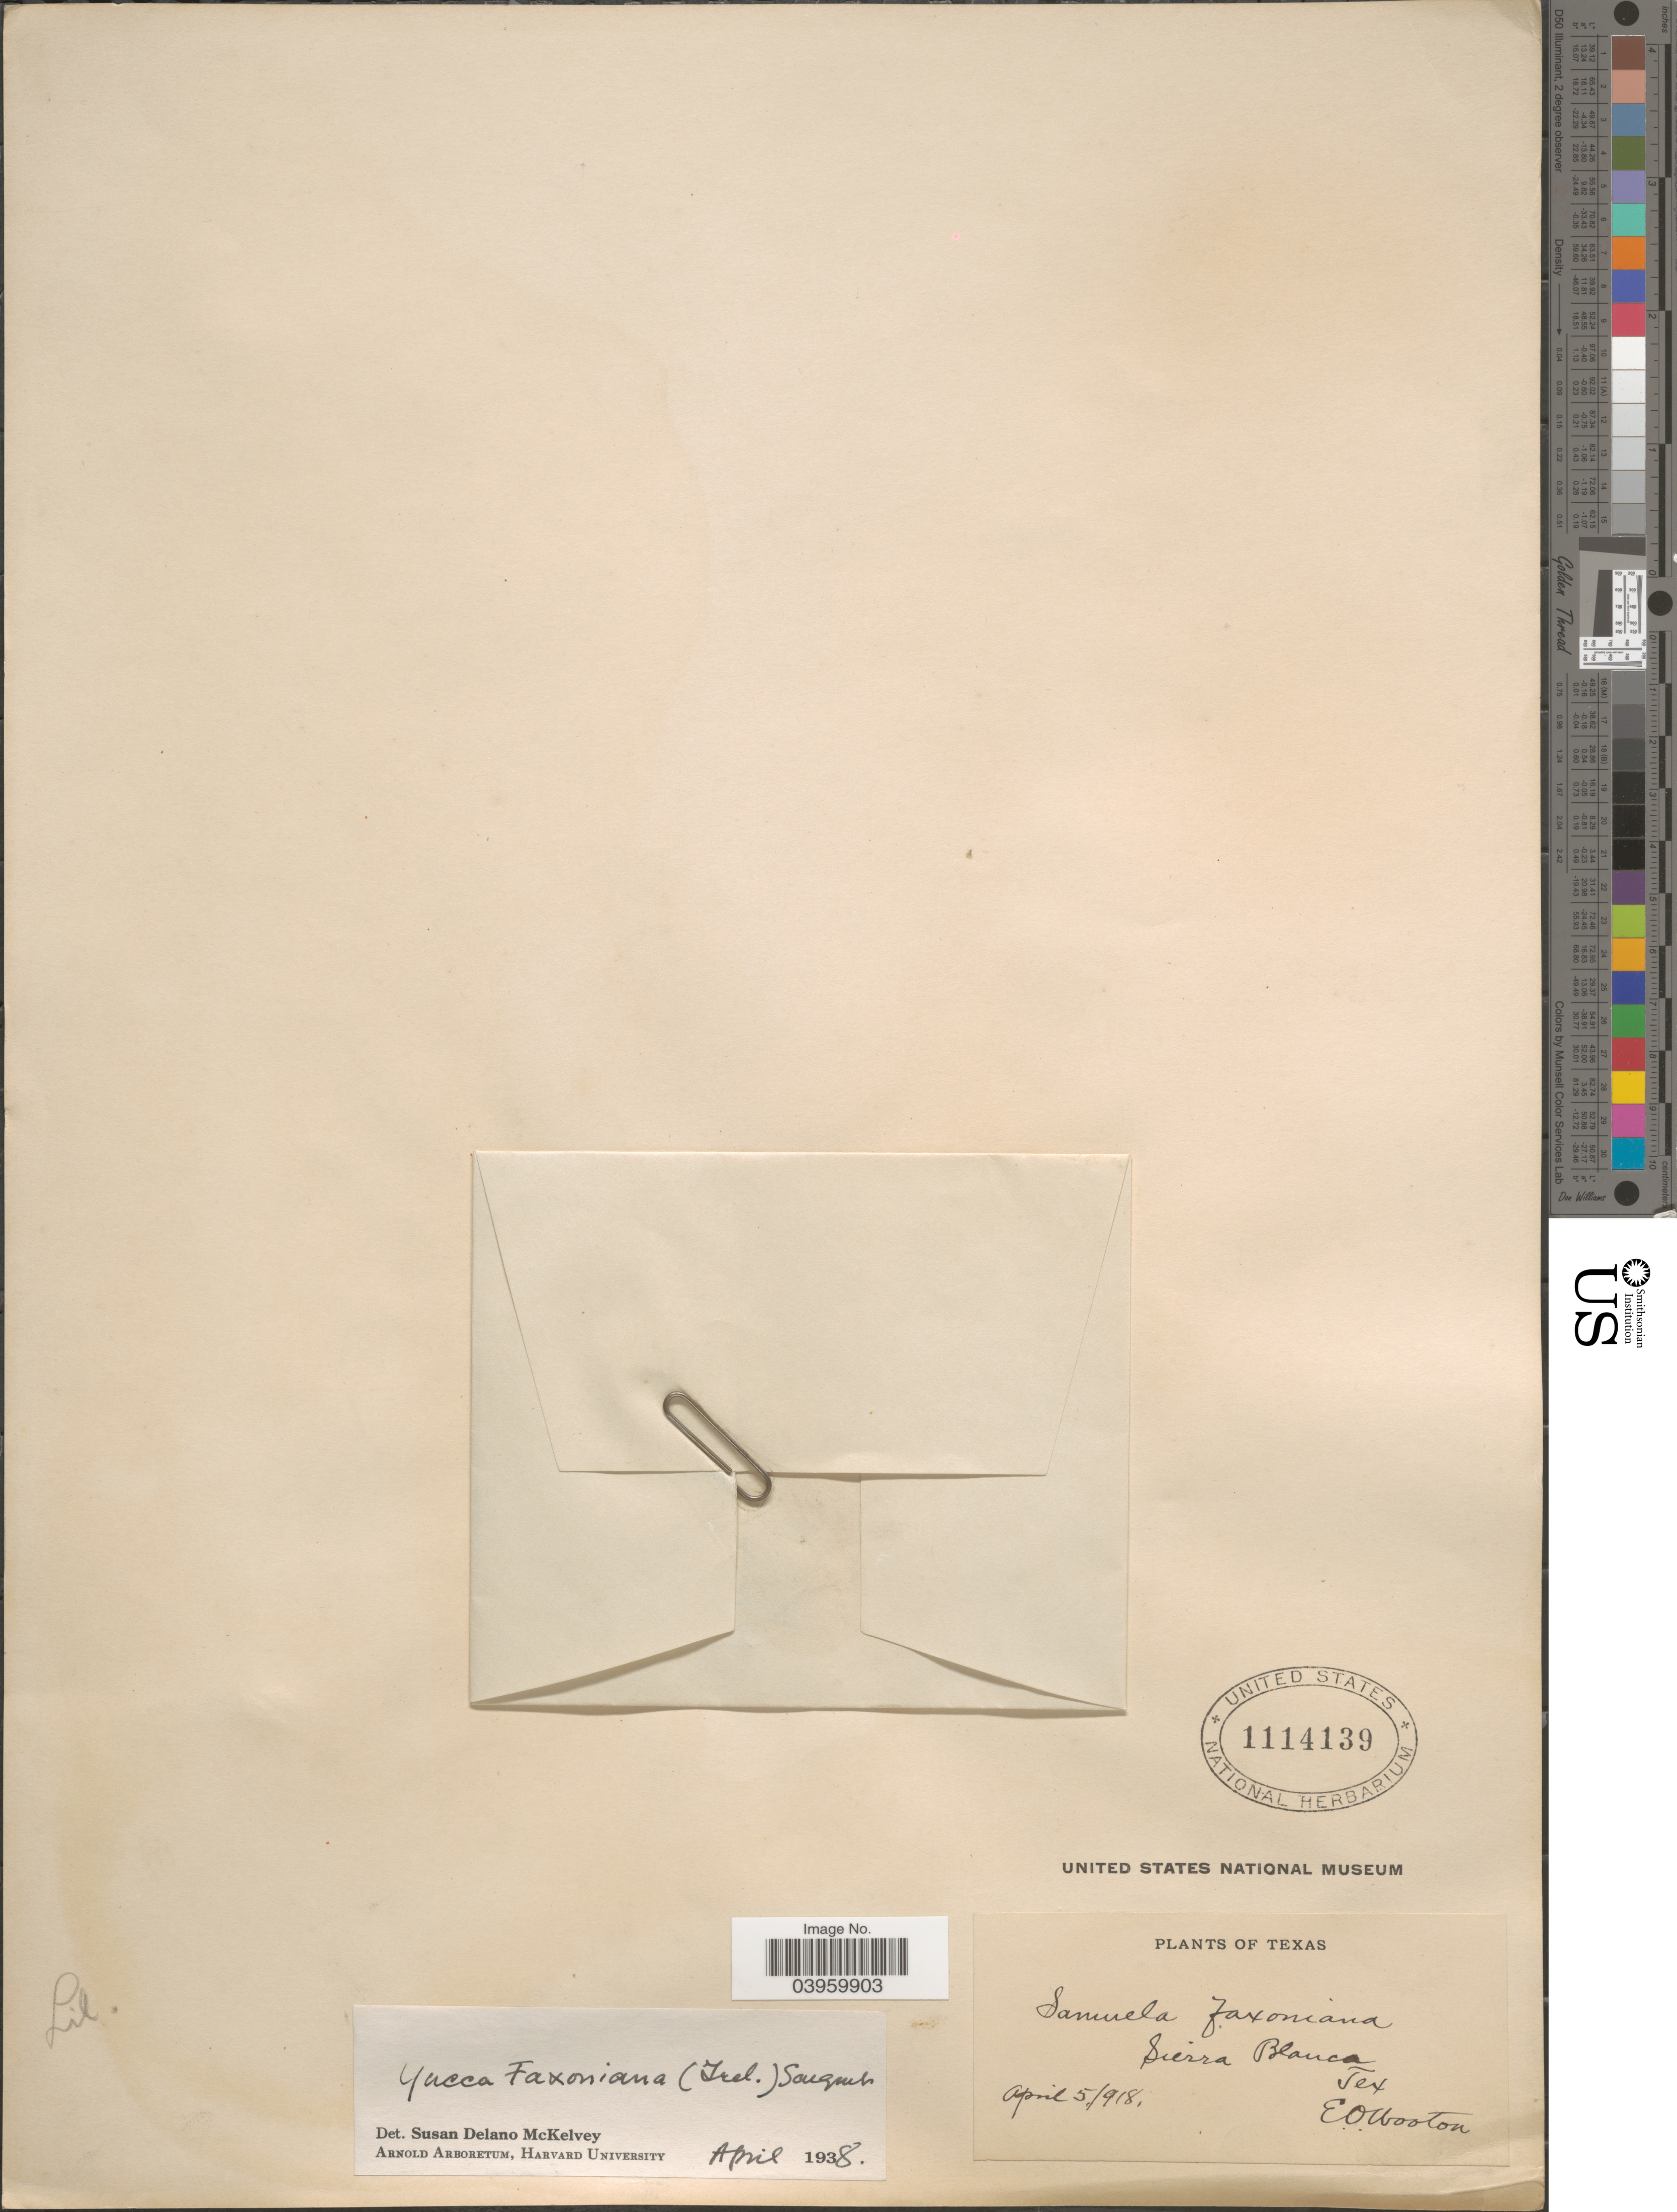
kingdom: Plantae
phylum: Tracheophyta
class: Liliopsida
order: Asparagales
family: Asparagaceae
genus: Yucca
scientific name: Yucca faxoniana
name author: Sarg.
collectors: E. O. Wooton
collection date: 1918-04-05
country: United States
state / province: Texas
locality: Sierra Blanca.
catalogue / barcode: US 1114139